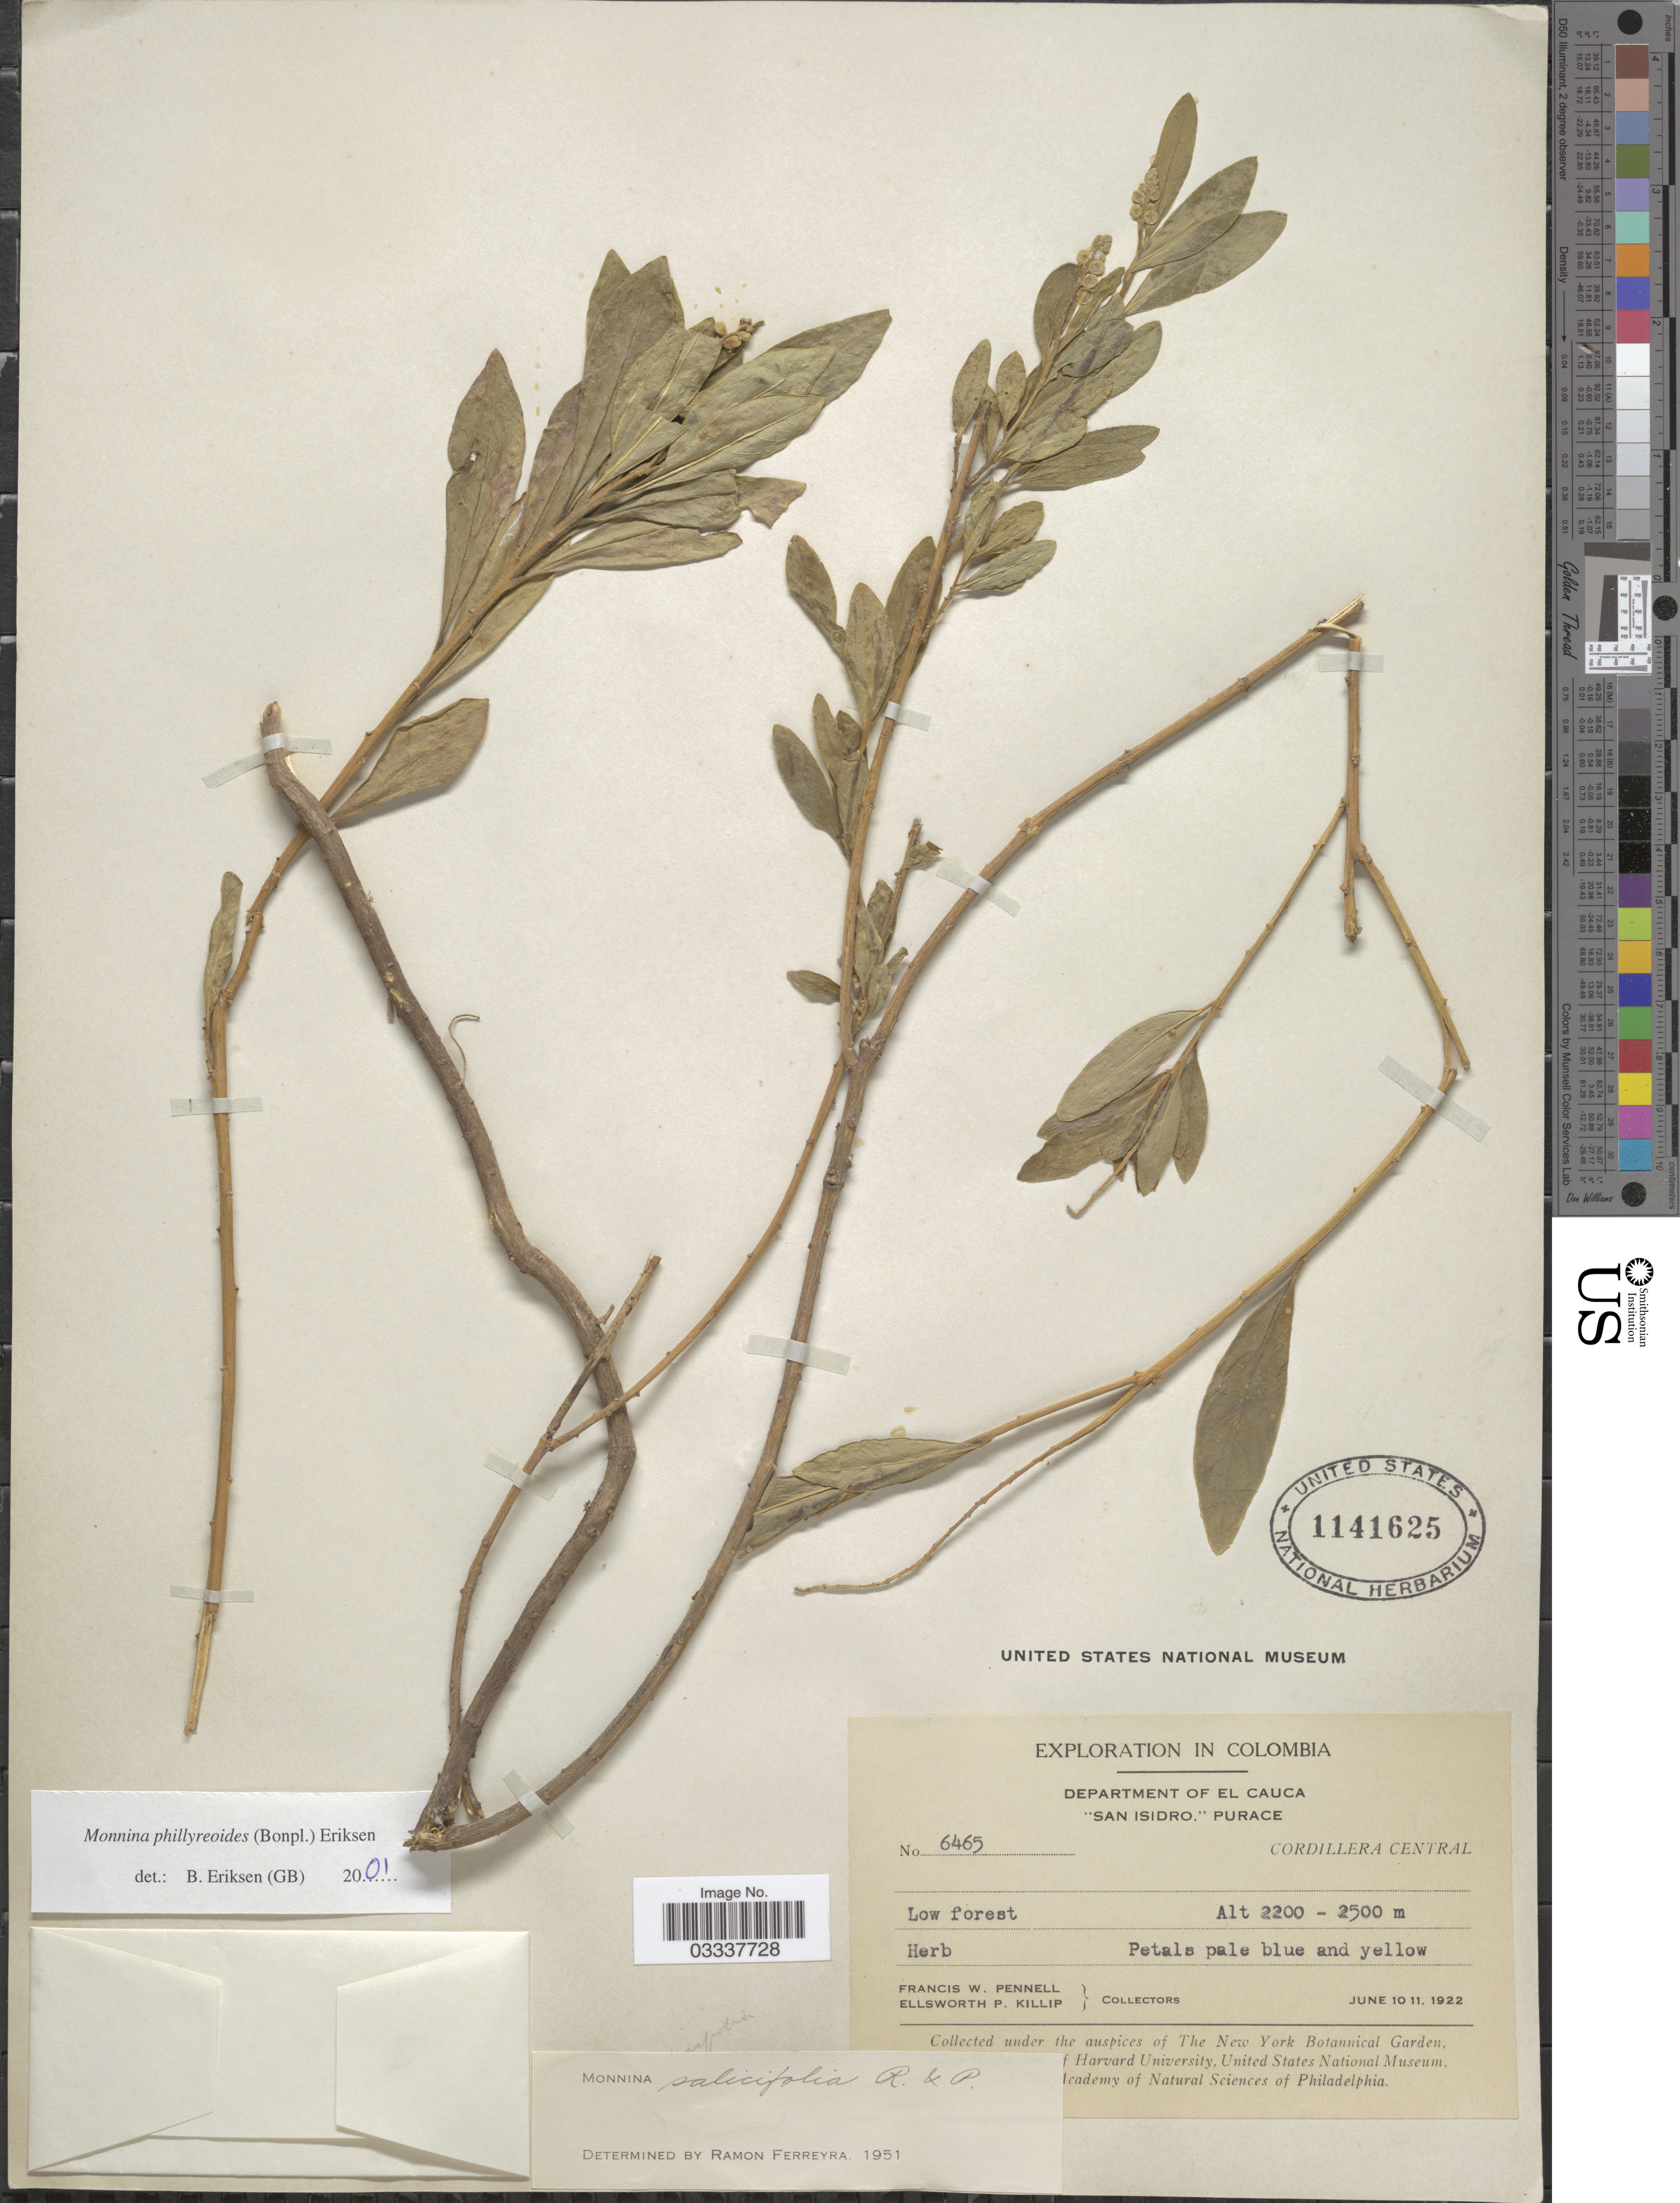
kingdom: Plantae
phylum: Tracheophyta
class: Magnoliopsida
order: Fabales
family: Polygalaceae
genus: Monnina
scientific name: Monnina phillyreoides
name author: (Bonpl.) B. Eriksen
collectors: F. W. Pennell & E. P. Killip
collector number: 6465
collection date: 1922-06-10/1922-06-11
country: Colombia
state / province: Cauca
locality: Department of El Cauca, "San Isidro", Purace, Cordillera Central.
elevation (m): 2200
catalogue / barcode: US 1141625